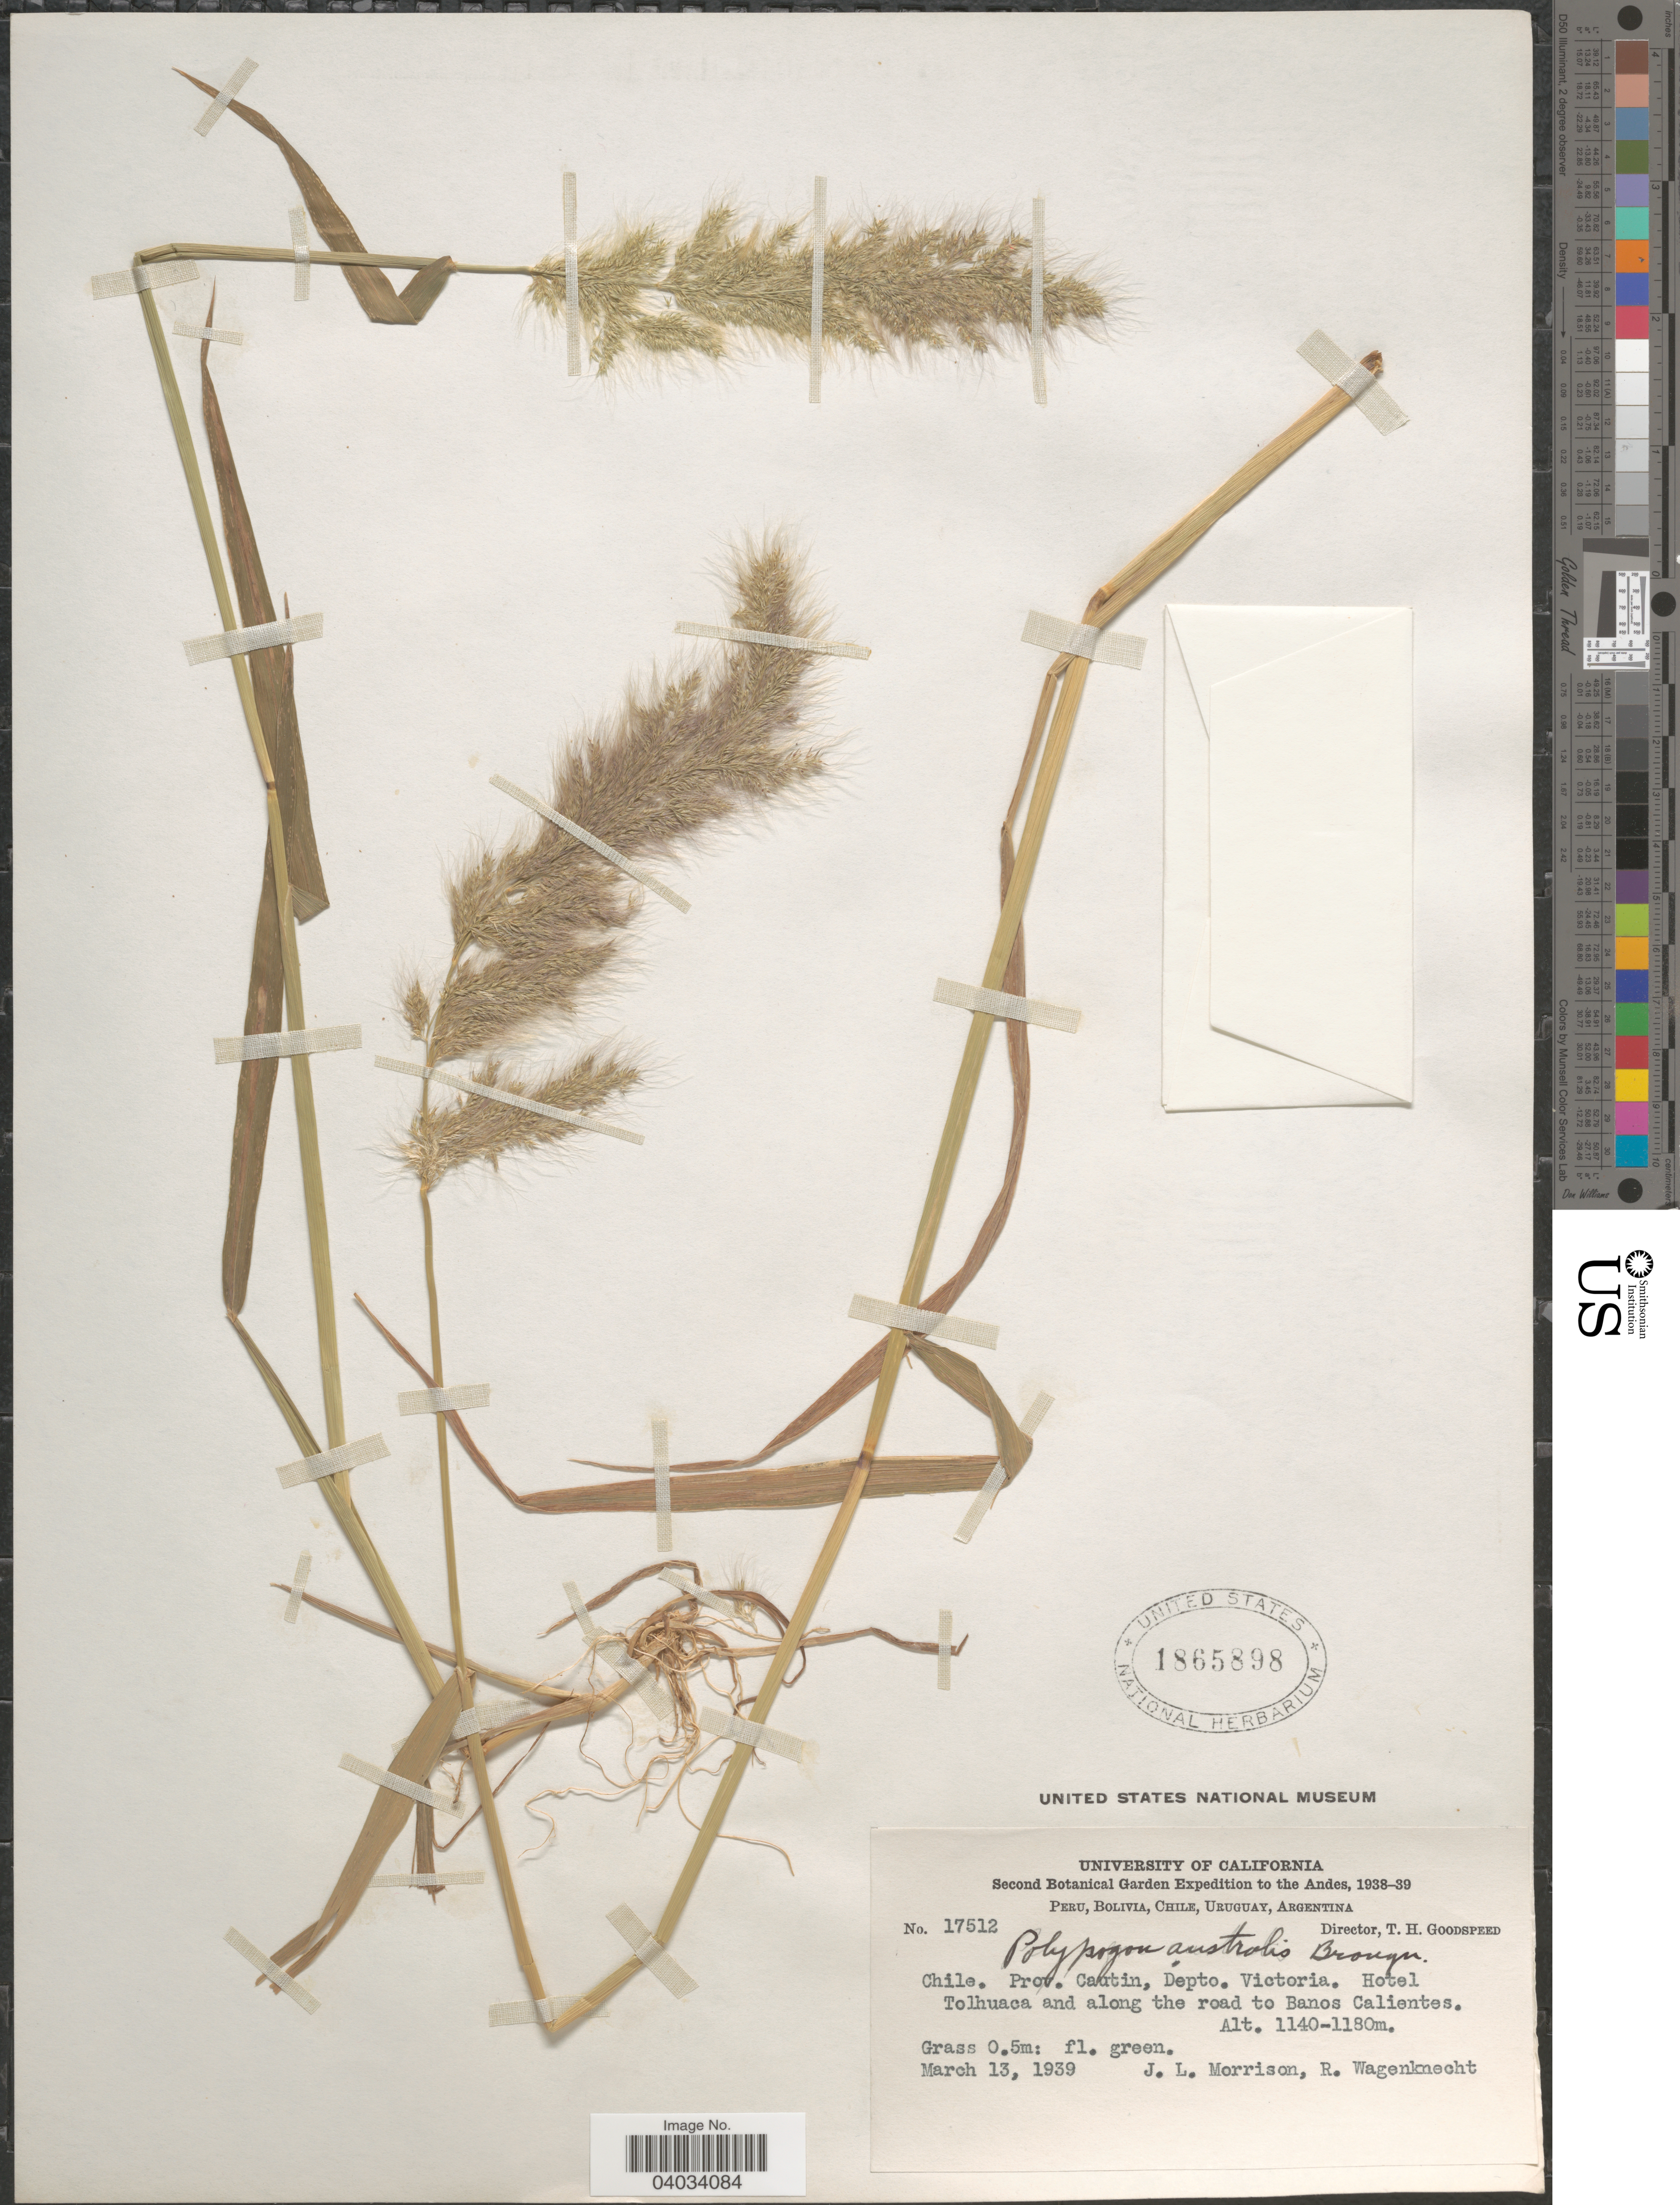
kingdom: Plantae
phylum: Tracheophyta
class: Liliopsida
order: Poales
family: Poaceae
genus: Polypogon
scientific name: Polypogon australis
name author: Brongn.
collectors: J. Morrison & R. Wagenknecht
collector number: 17512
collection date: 1939-03-13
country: Chile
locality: The Andes. Prov. Cautin, Depto. Victoria. Hotel Tolhuaca and along the road to Banos Calientes.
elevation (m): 1140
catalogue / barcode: US 1865898